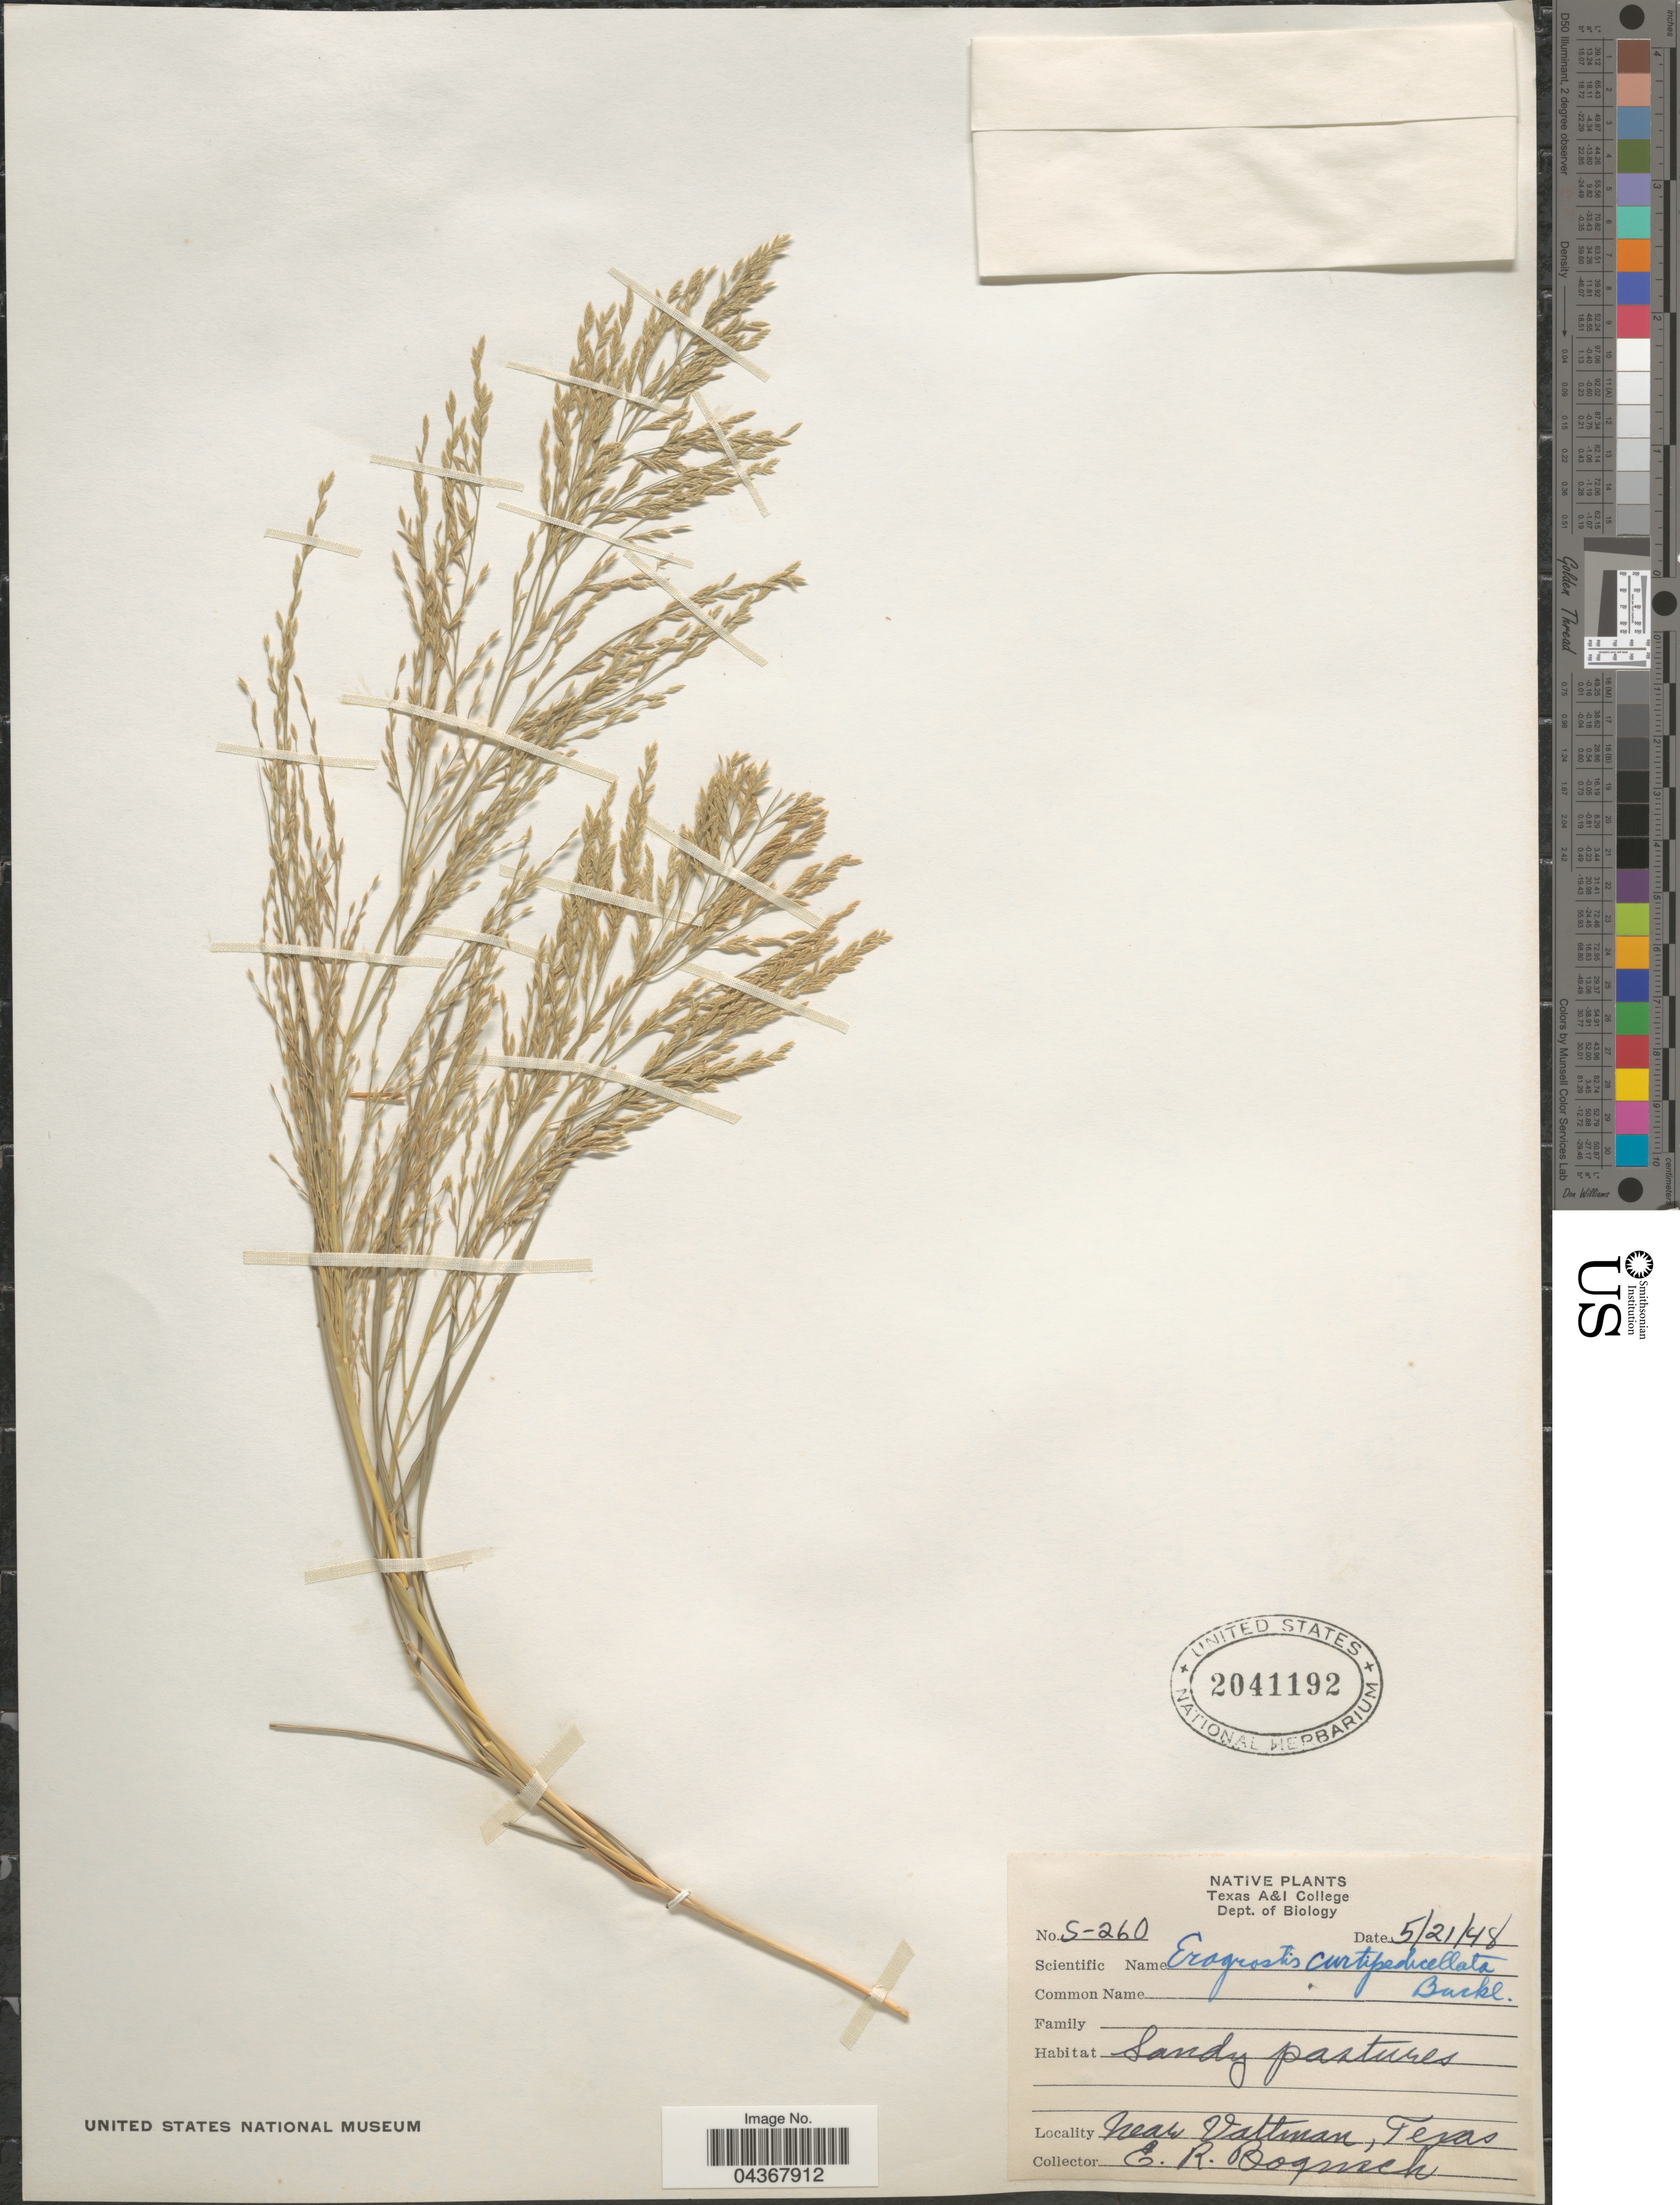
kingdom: Plantae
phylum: Tracheophyta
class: Liliopsida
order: Poales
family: Poaceae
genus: Eragrostis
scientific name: Eragrostis curtipedicellata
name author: Buckley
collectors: E. Bognach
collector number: S-260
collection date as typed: Transcribed d/m/y: 21/5/48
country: United States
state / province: Texas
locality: Near Vattman.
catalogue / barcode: US 2041192